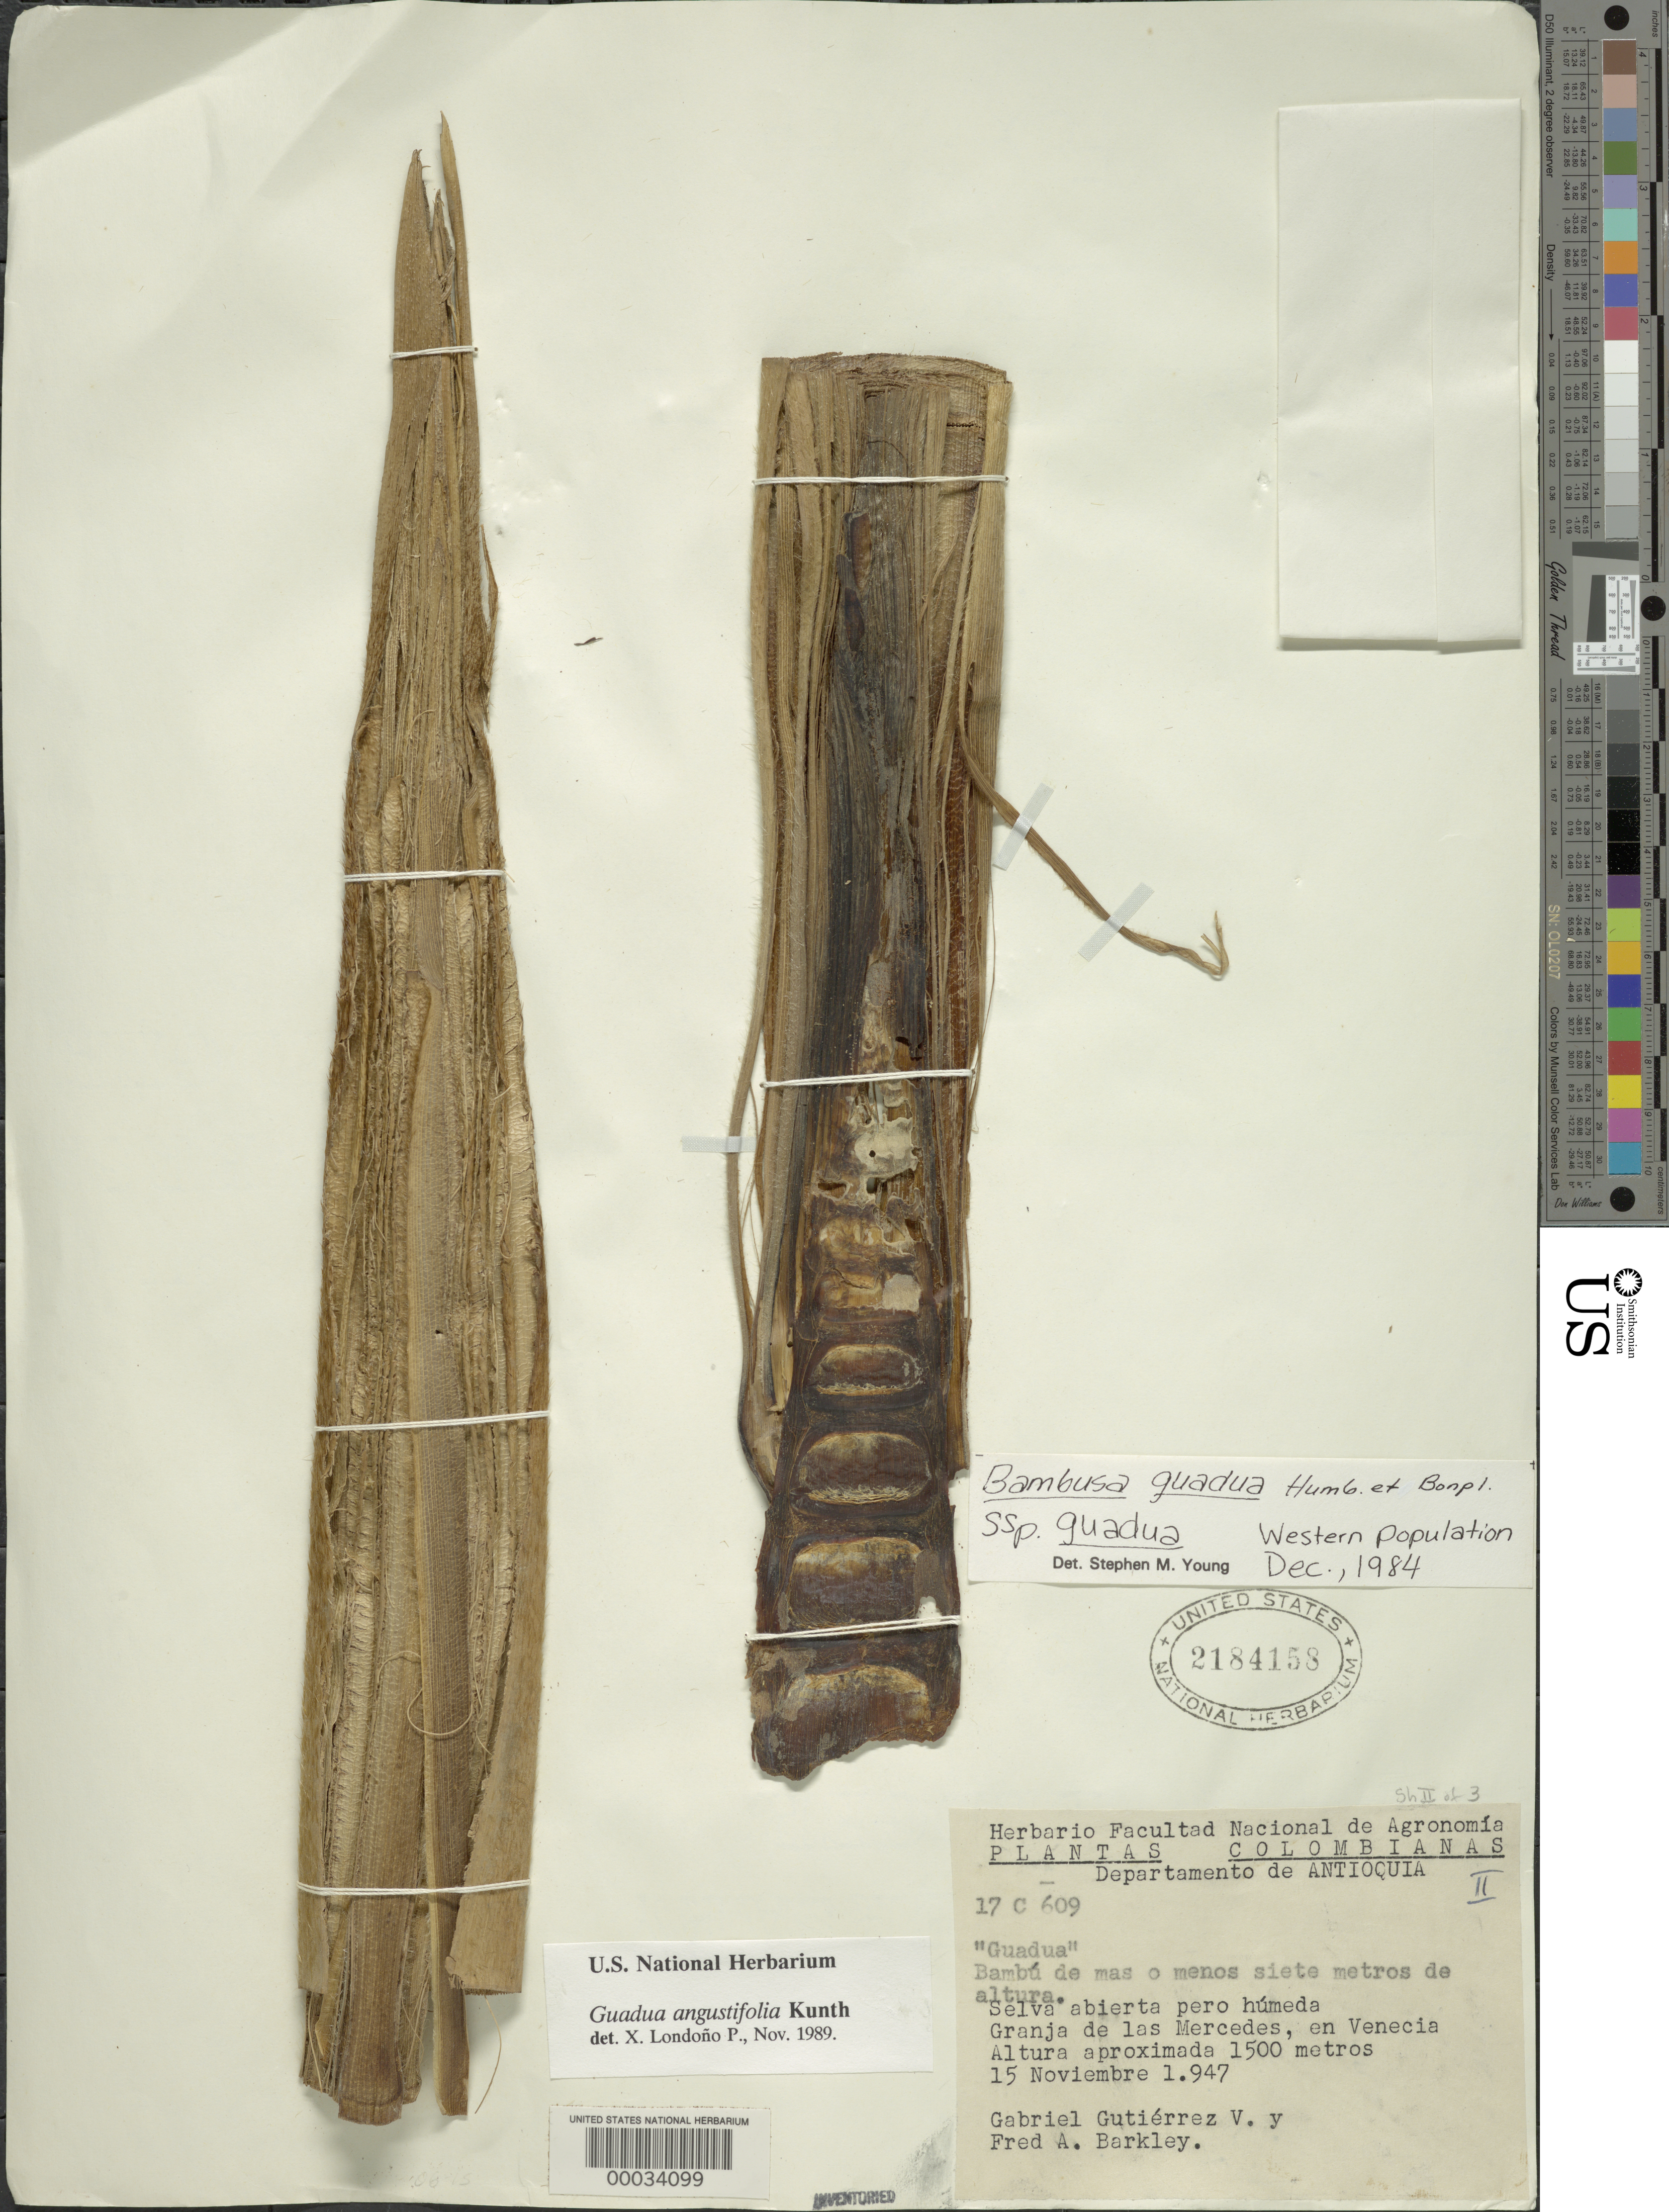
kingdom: Plantae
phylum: Tracheophyta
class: Liliopsida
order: Poales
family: Poaceae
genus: Guadua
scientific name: Guadua angustifolia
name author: Kunth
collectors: G. Gutierrez & F. A. Barkley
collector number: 17c609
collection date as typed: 15 Nov 1947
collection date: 1947-11-15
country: Colombia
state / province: Antioquia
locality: Mercedes Dairy Farm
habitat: Open forest, humid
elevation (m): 1500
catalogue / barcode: US 2184158